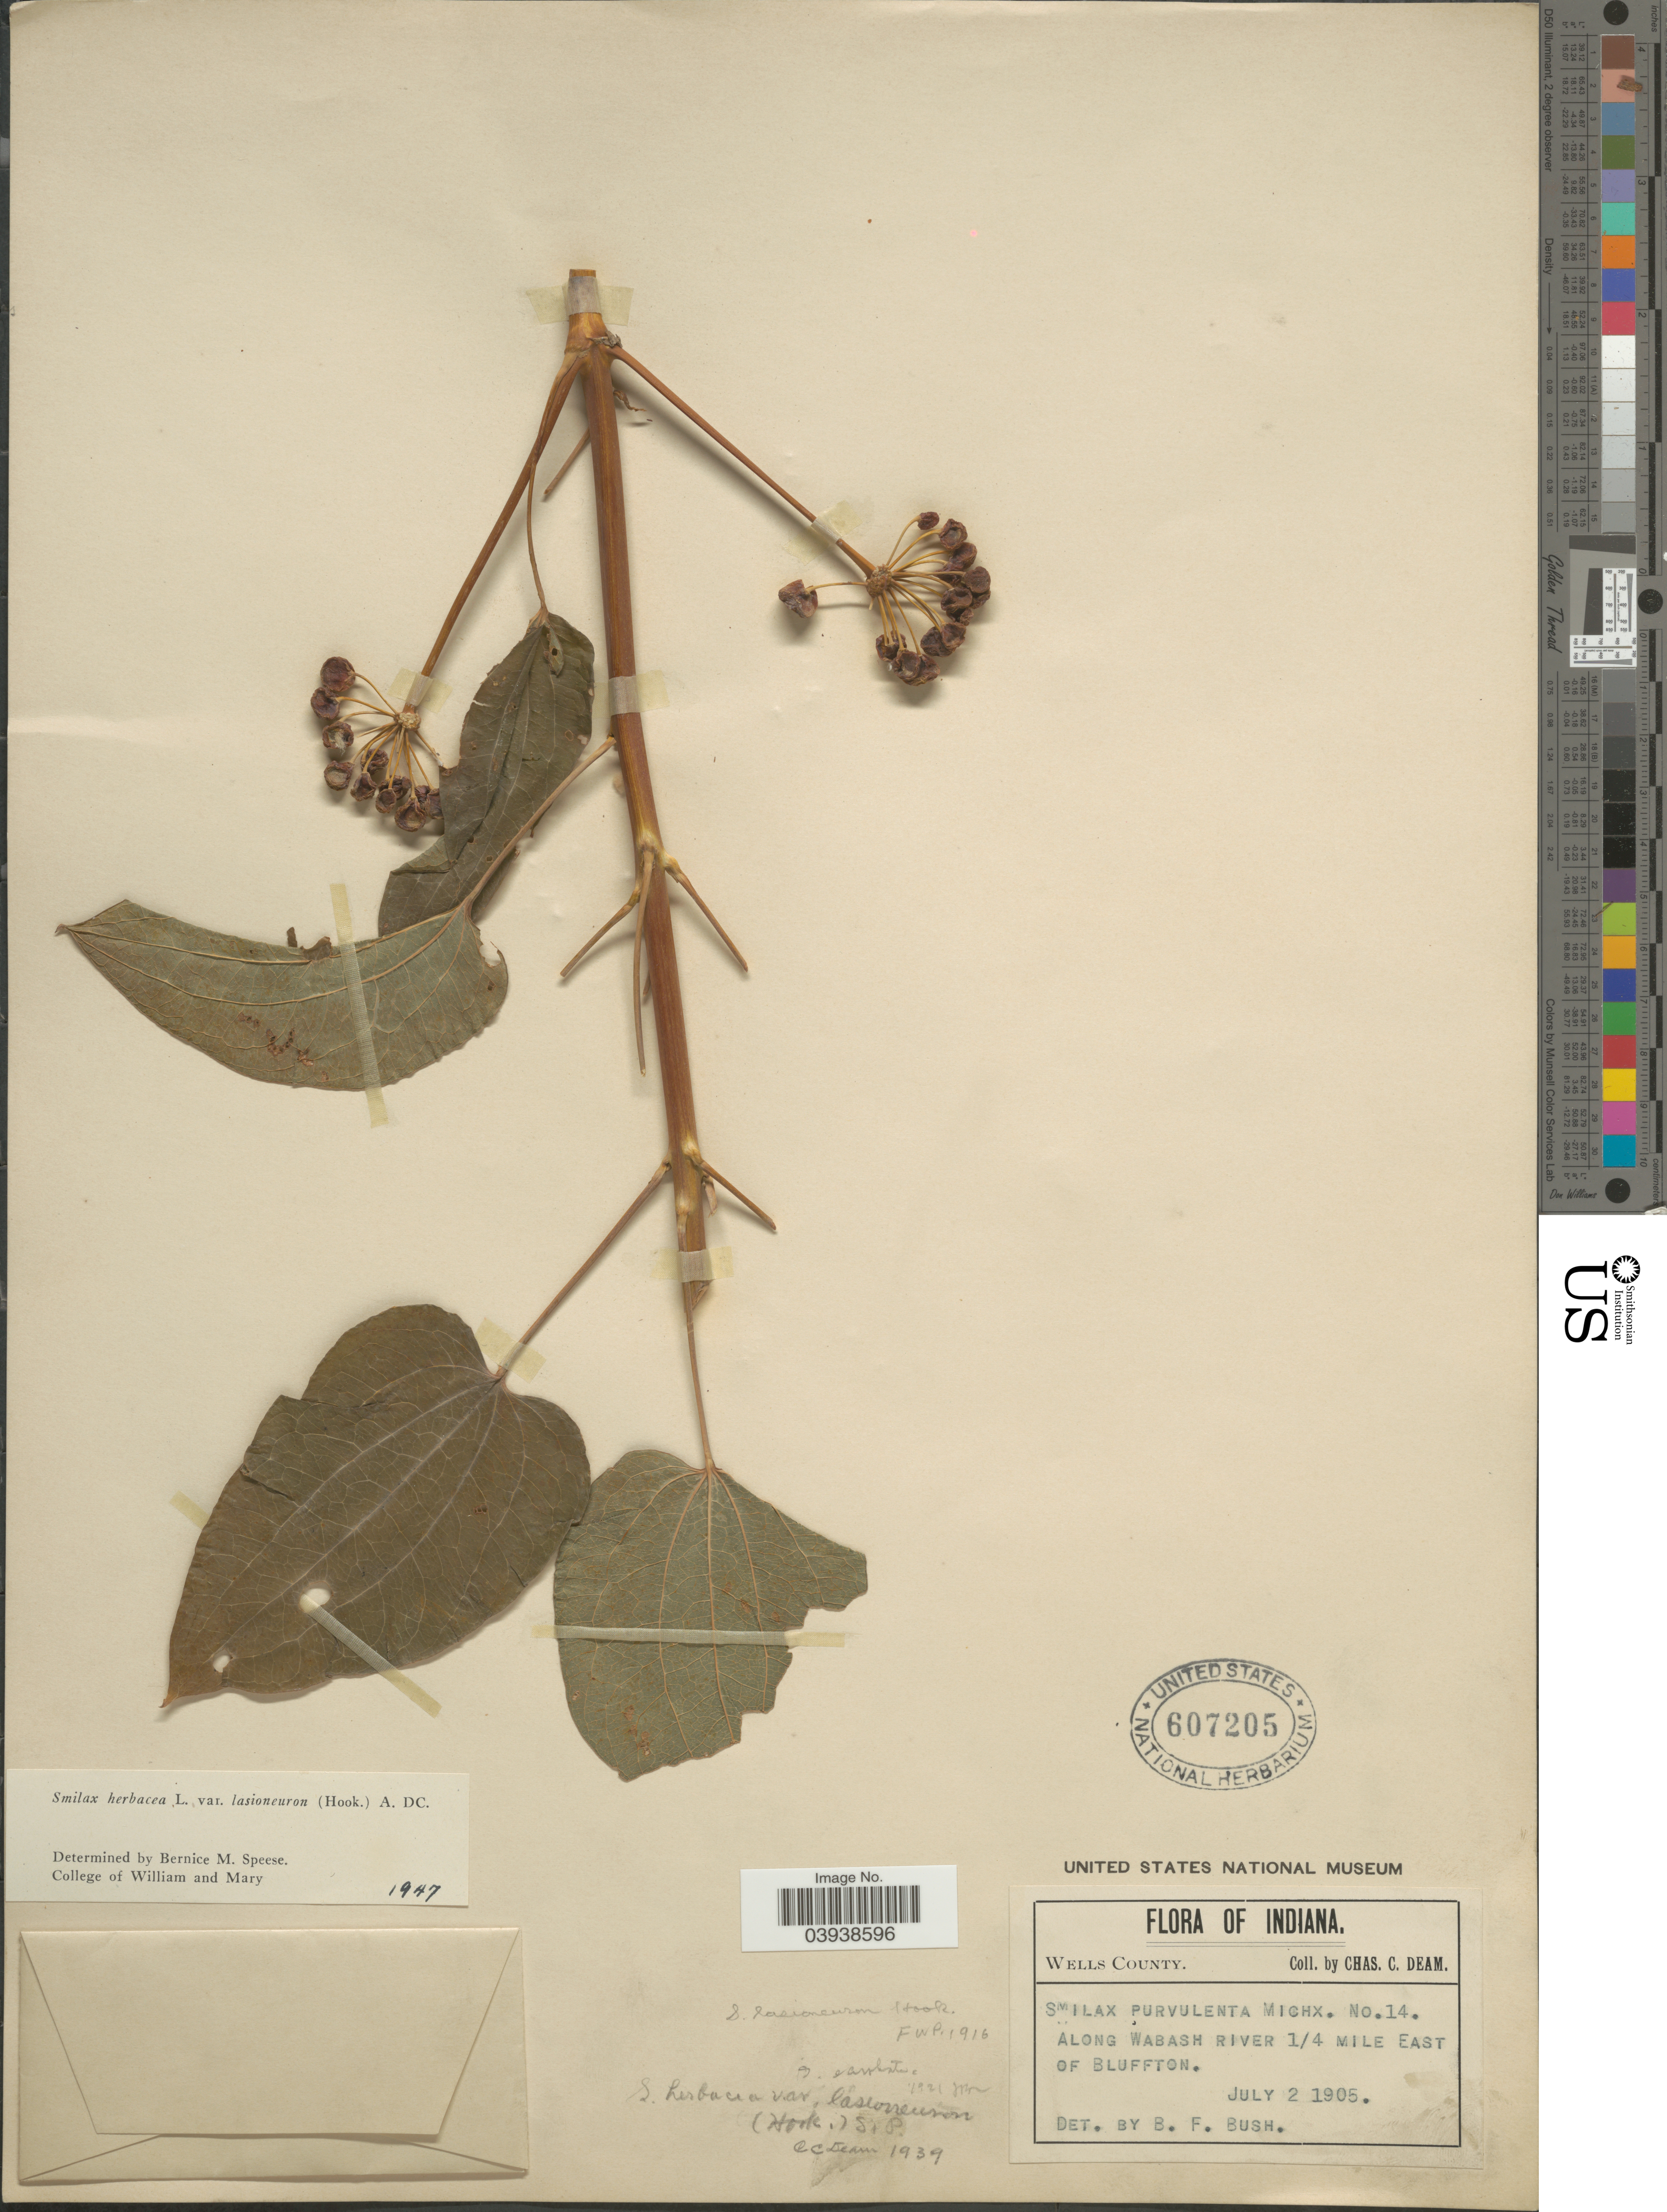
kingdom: Plantae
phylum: Tracheophyta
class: Liliopsida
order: Liliales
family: Smilacaceae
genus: Smilax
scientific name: Smilax herbacea var. lasioneuron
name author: (Hook.) A. DC.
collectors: C. C. Deam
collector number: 14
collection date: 1905-07-02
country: United States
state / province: Indiana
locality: Wells County. Along Wabash river 1/4 mile east of Bluffton.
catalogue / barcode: US 607205